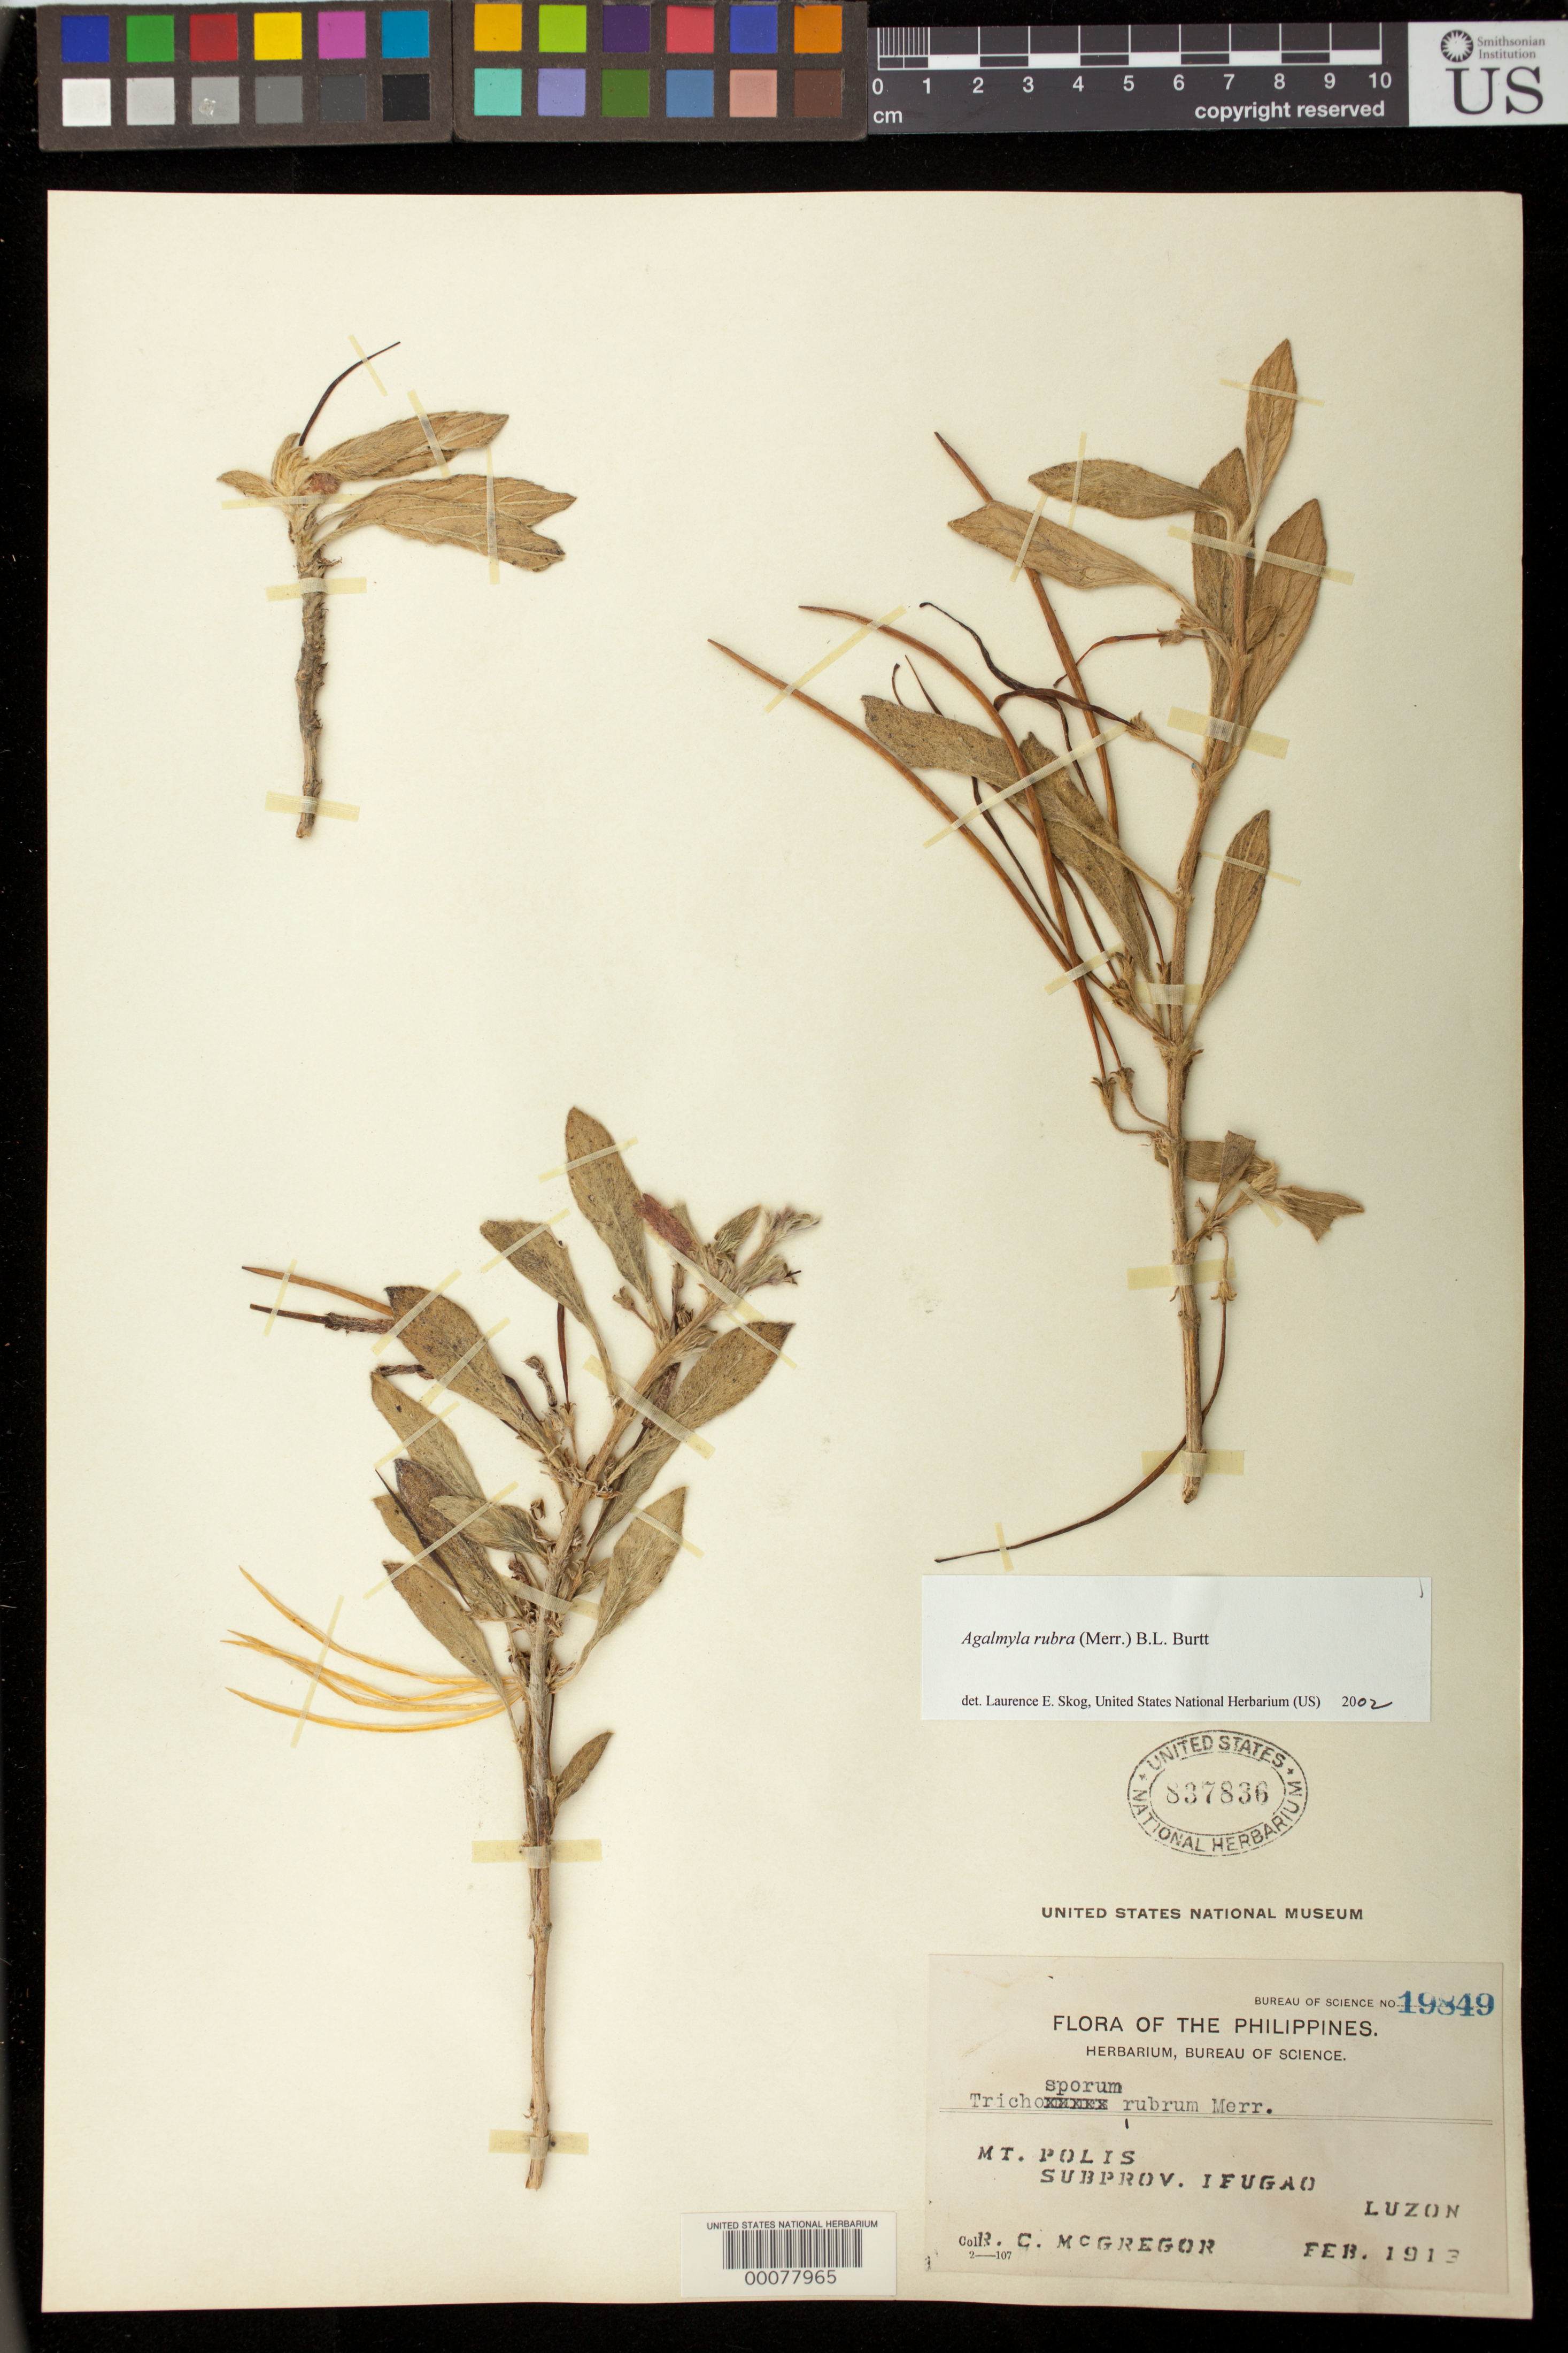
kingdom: Plantae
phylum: Tracheophyta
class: Magnoliopsida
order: Lamiales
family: Gesneriaceae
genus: Agalmyla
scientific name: Agalmyla rubrum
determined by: Skog, Laurence E.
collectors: R. C. McGregor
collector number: Bur. Sci. 19849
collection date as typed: Feb 1913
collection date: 1913-02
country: Philippines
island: Luzon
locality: Mt. Polis, Ifugao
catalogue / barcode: US 837836